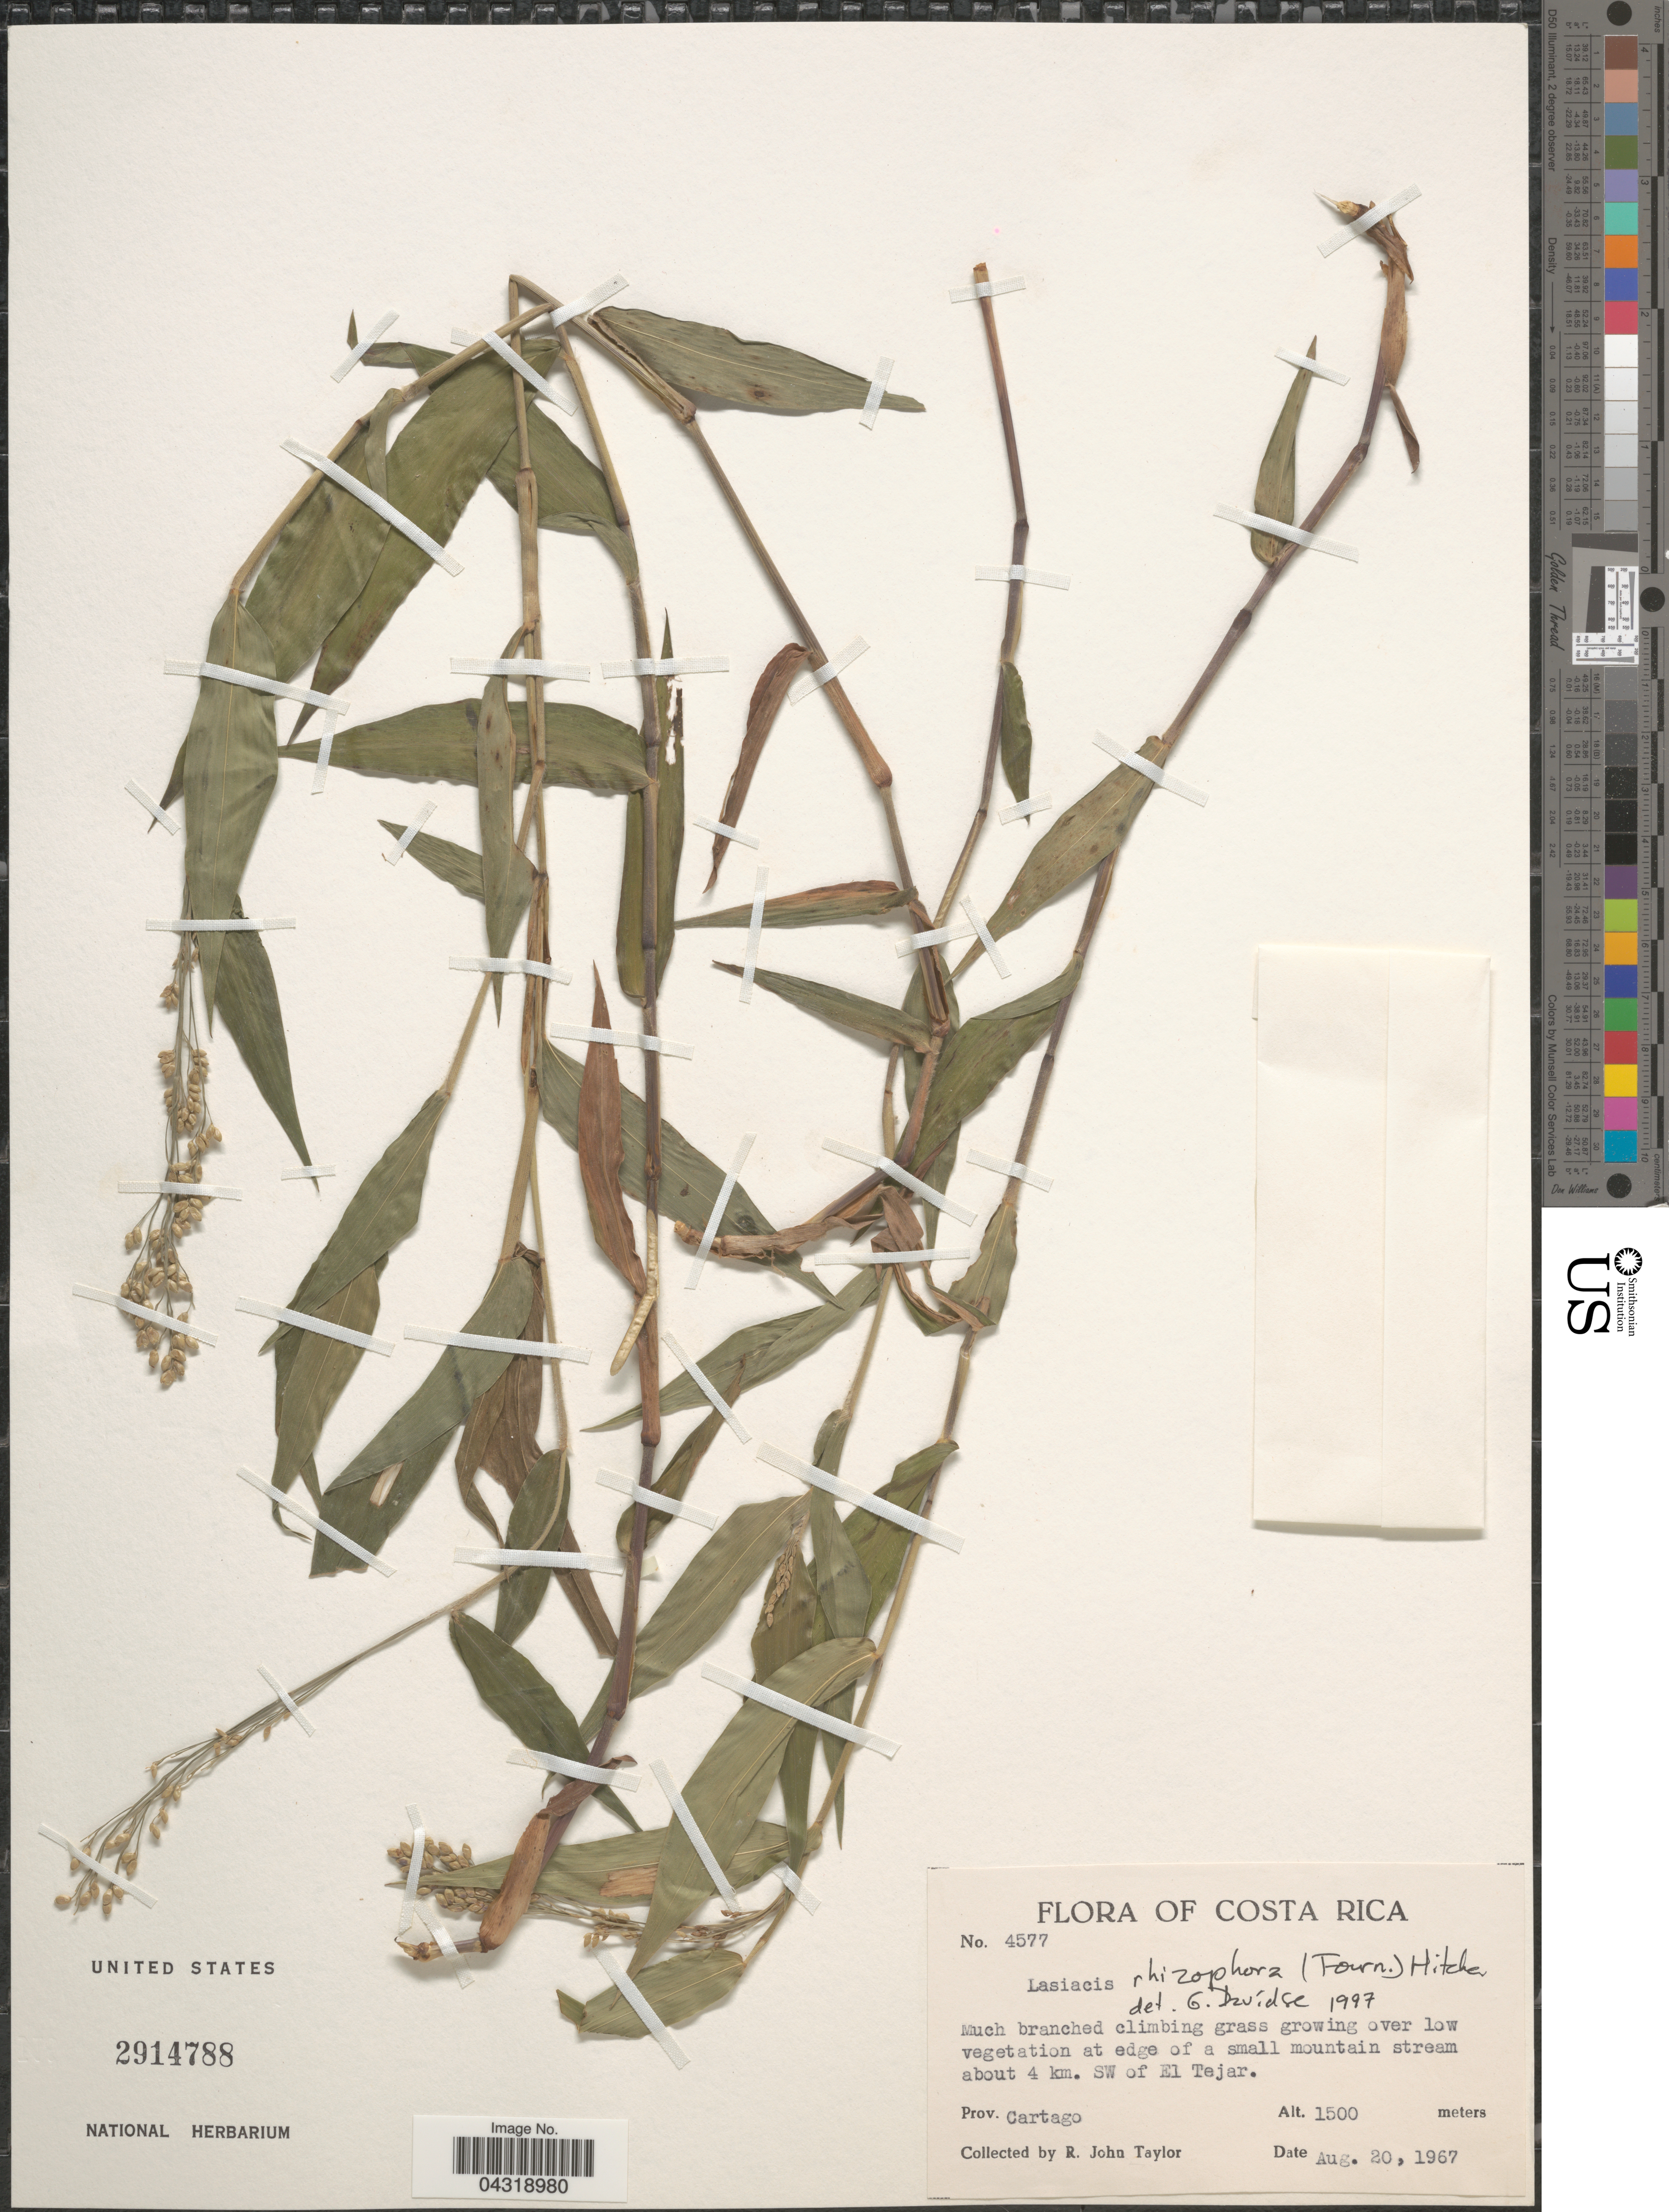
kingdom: Plantae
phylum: Tracheophyta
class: Liliopsida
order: Poales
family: Poaceae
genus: Lasiacis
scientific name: Lasiacis rhizophora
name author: (E. Fourn.) Hitchc.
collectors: J. Taylor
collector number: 4577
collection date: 1967-08-20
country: Costa Rica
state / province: Cartago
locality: Over low vegetation at edge of a small mountain stream about 4 km. SW of El Tejar.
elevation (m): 1500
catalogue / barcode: US 2914788